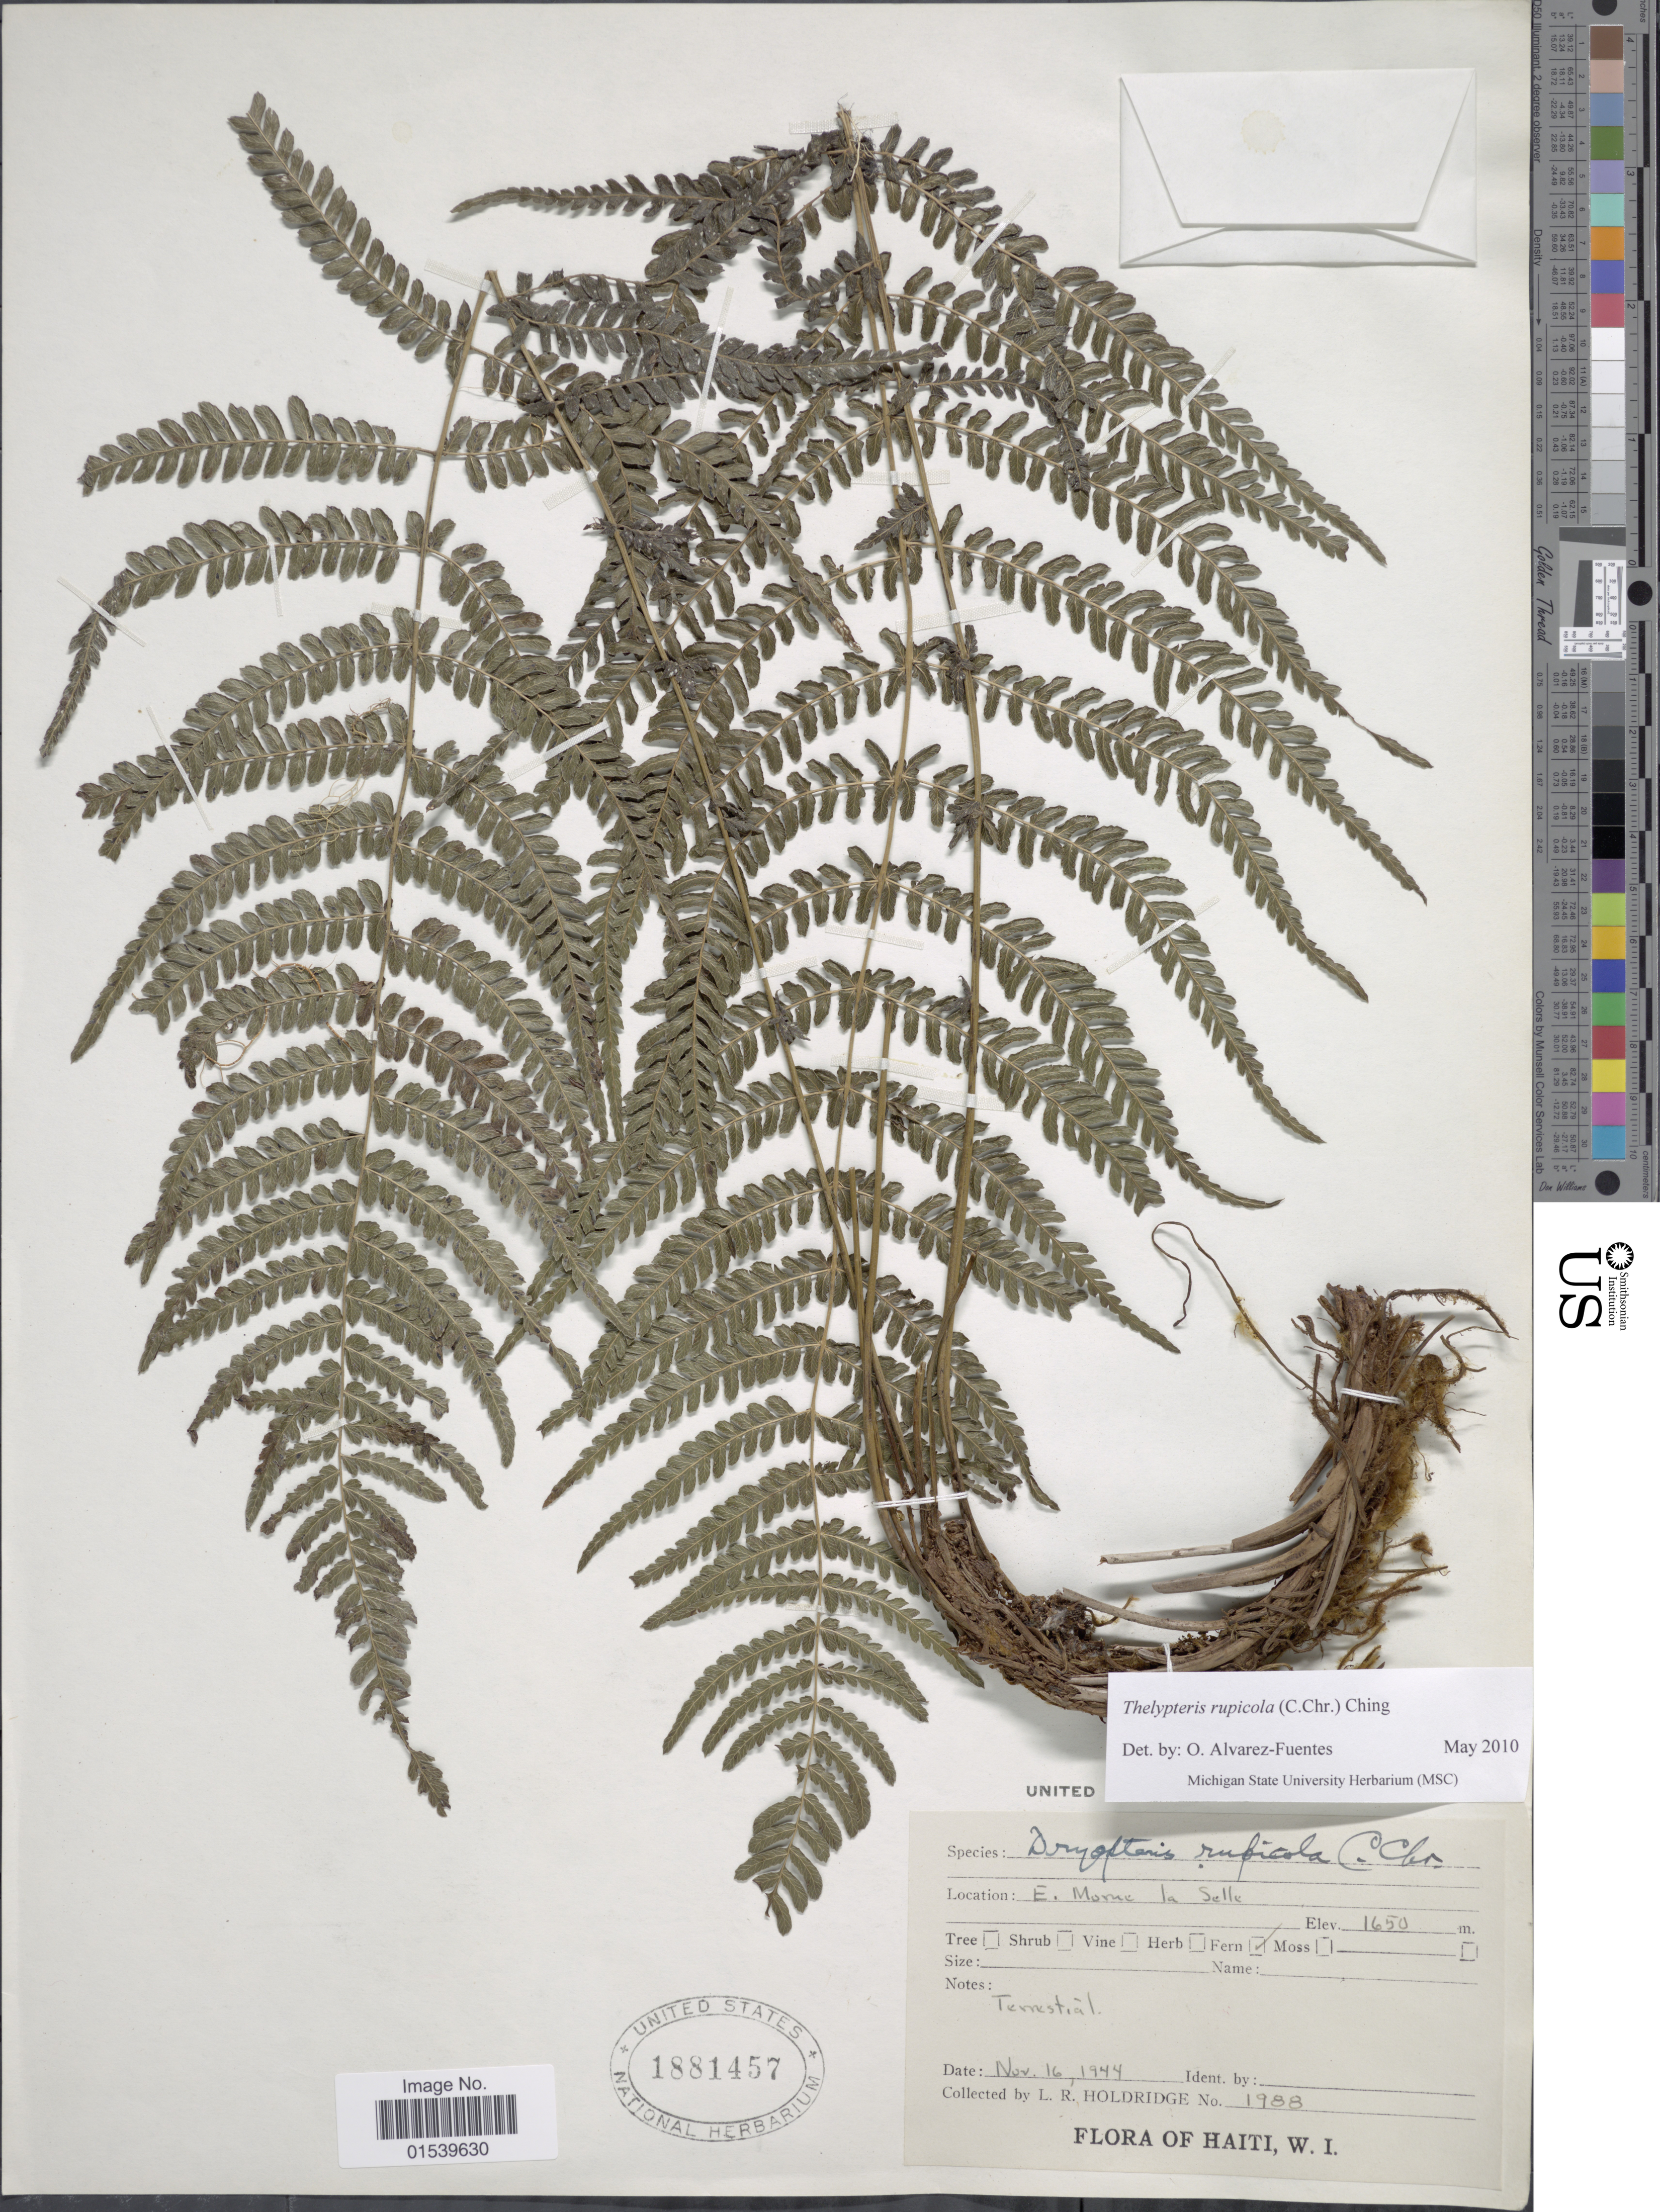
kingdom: Plantae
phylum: Tracheophyta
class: Polypodiopsida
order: Polypodiales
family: Thelypteridaceae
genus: Amauropelta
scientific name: Amauropelta rupicola (C. Chr.) comb. nov., ined 2015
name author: (C. Chr.)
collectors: L. Holdridge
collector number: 1988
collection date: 1944-11-16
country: Haiti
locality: E. Morne la Selle, Haiti, W.I.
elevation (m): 1650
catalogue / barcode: US 1881457